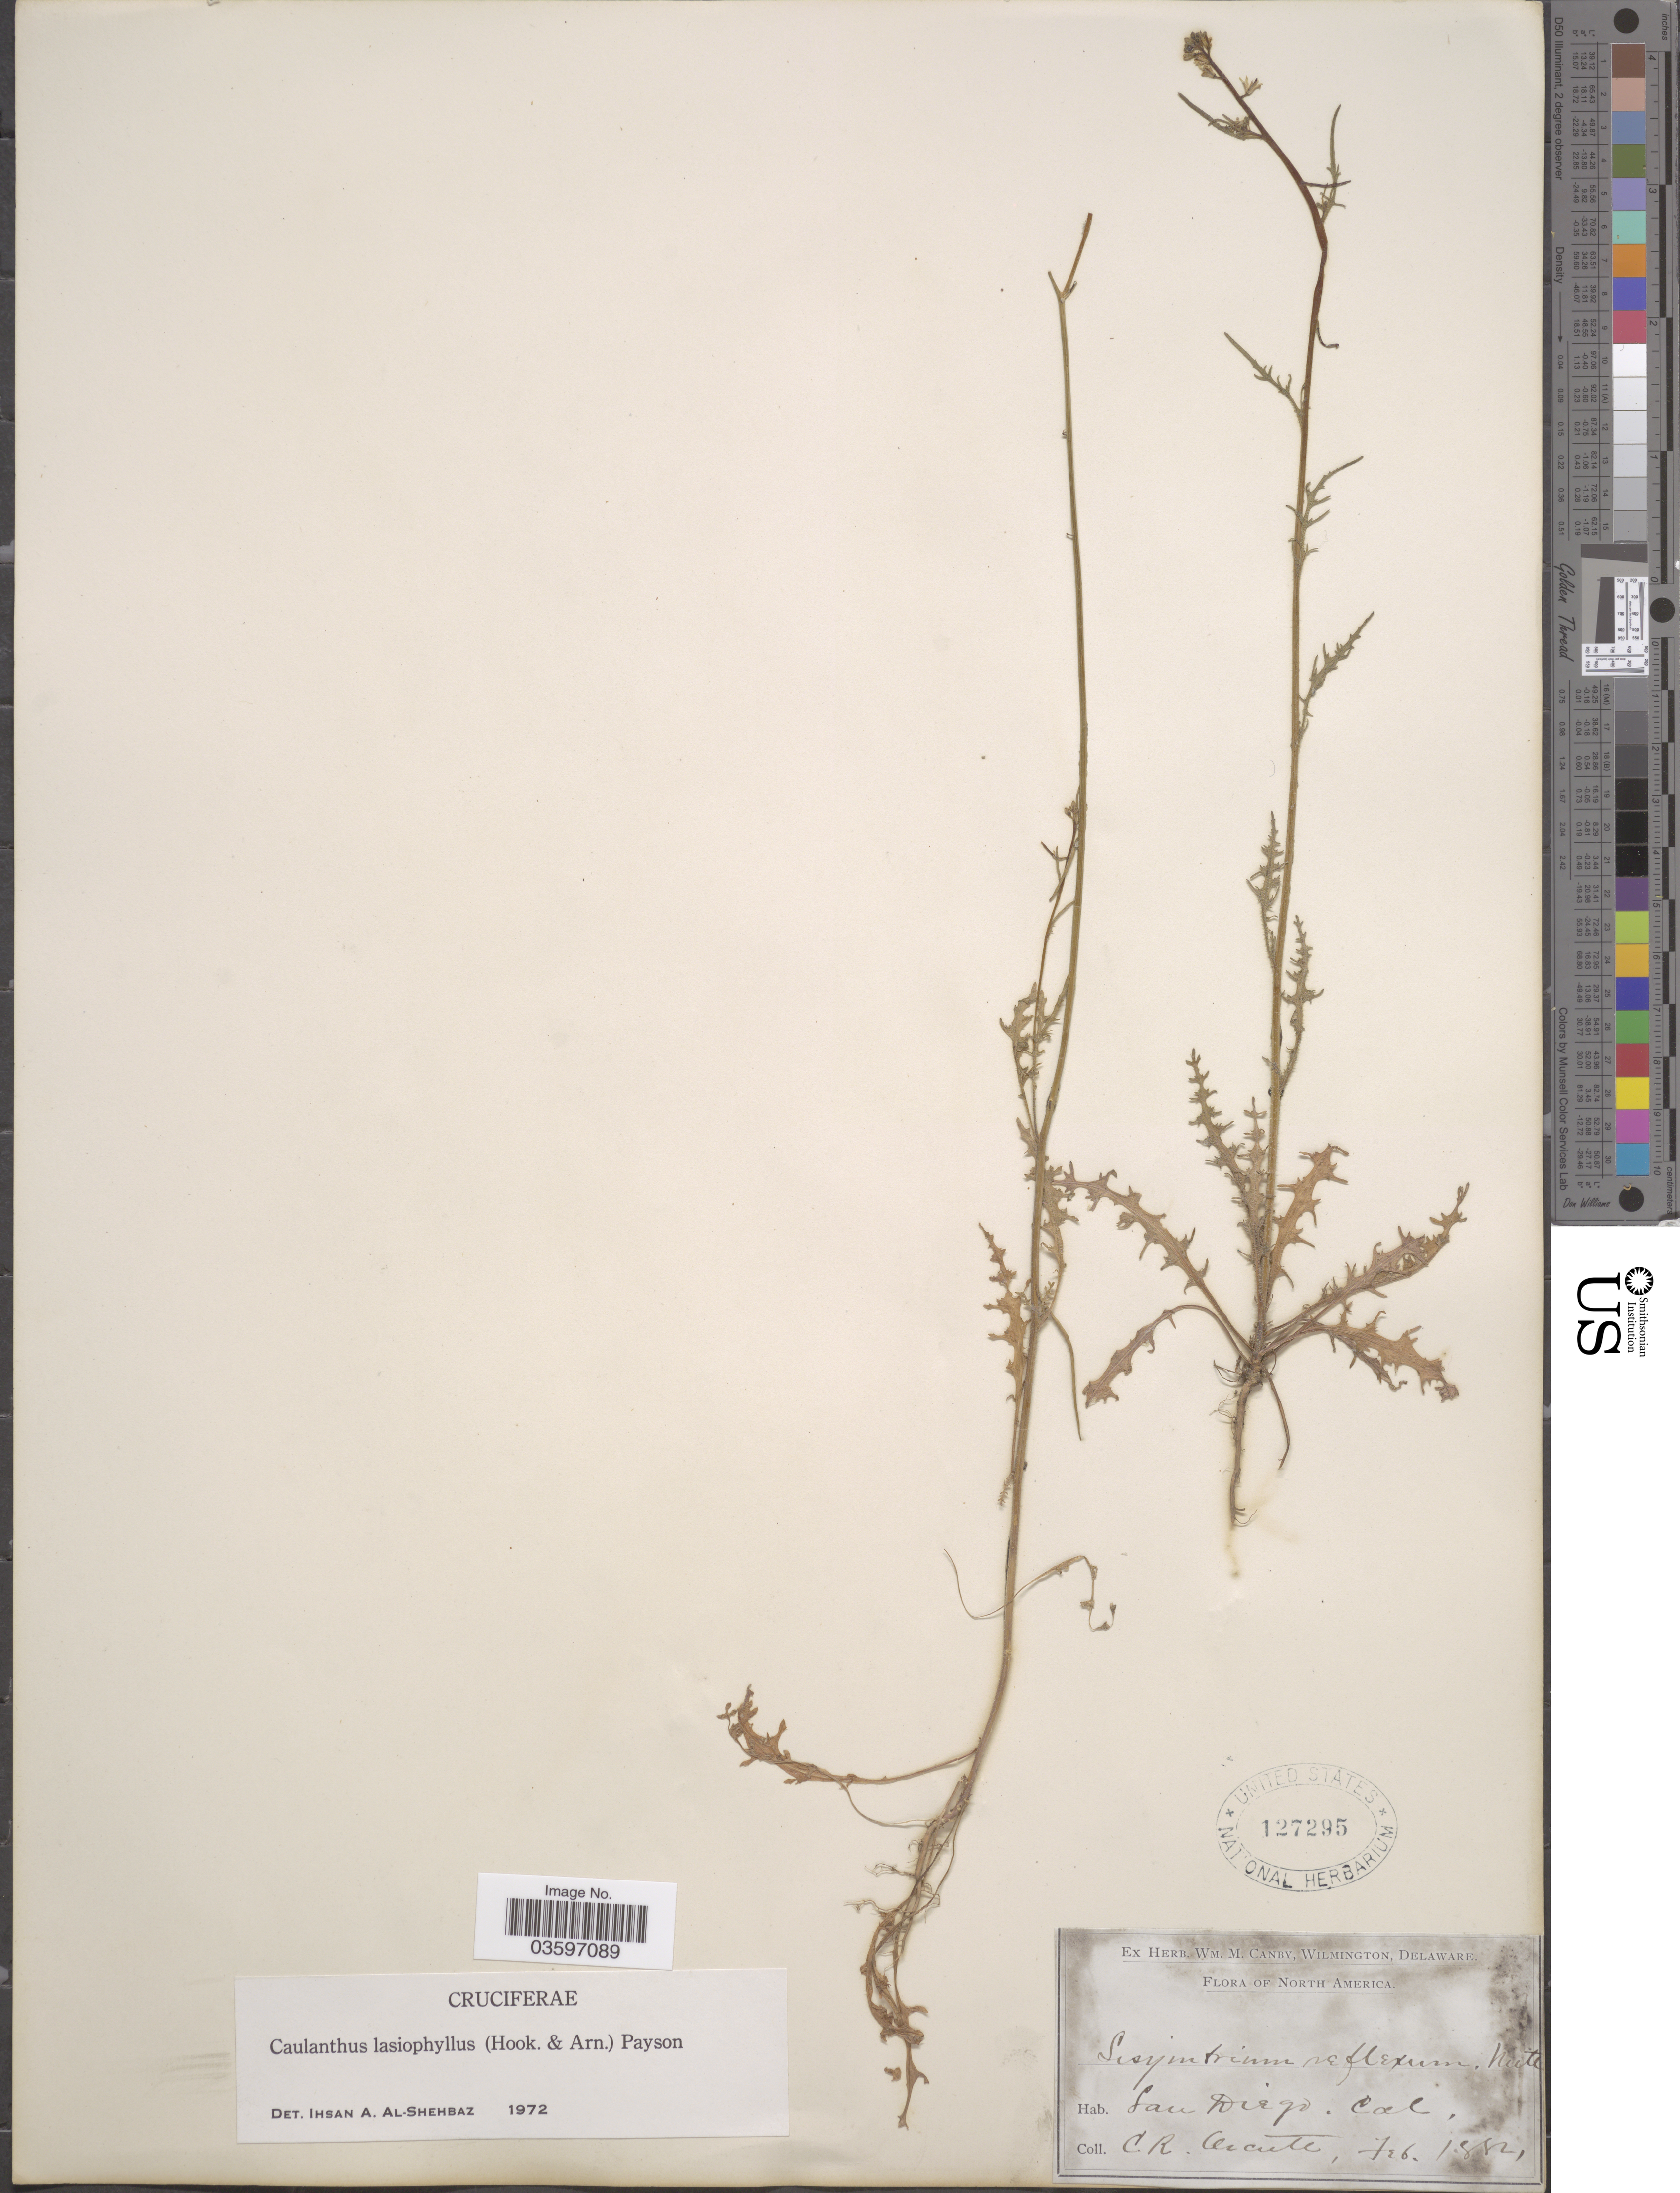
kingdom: Plantae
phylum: Tracheophyta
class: Magnoliopsida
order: Brassicales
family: Brassicaceae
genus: Caulanthus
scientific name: Caulanthus lasiophyllus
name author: (Hook. & Arn.) Payson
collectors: C. R. Orcutt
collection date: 1882-02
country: United States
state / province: California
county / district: San Diego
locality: San Diego.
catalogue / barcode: US 127295